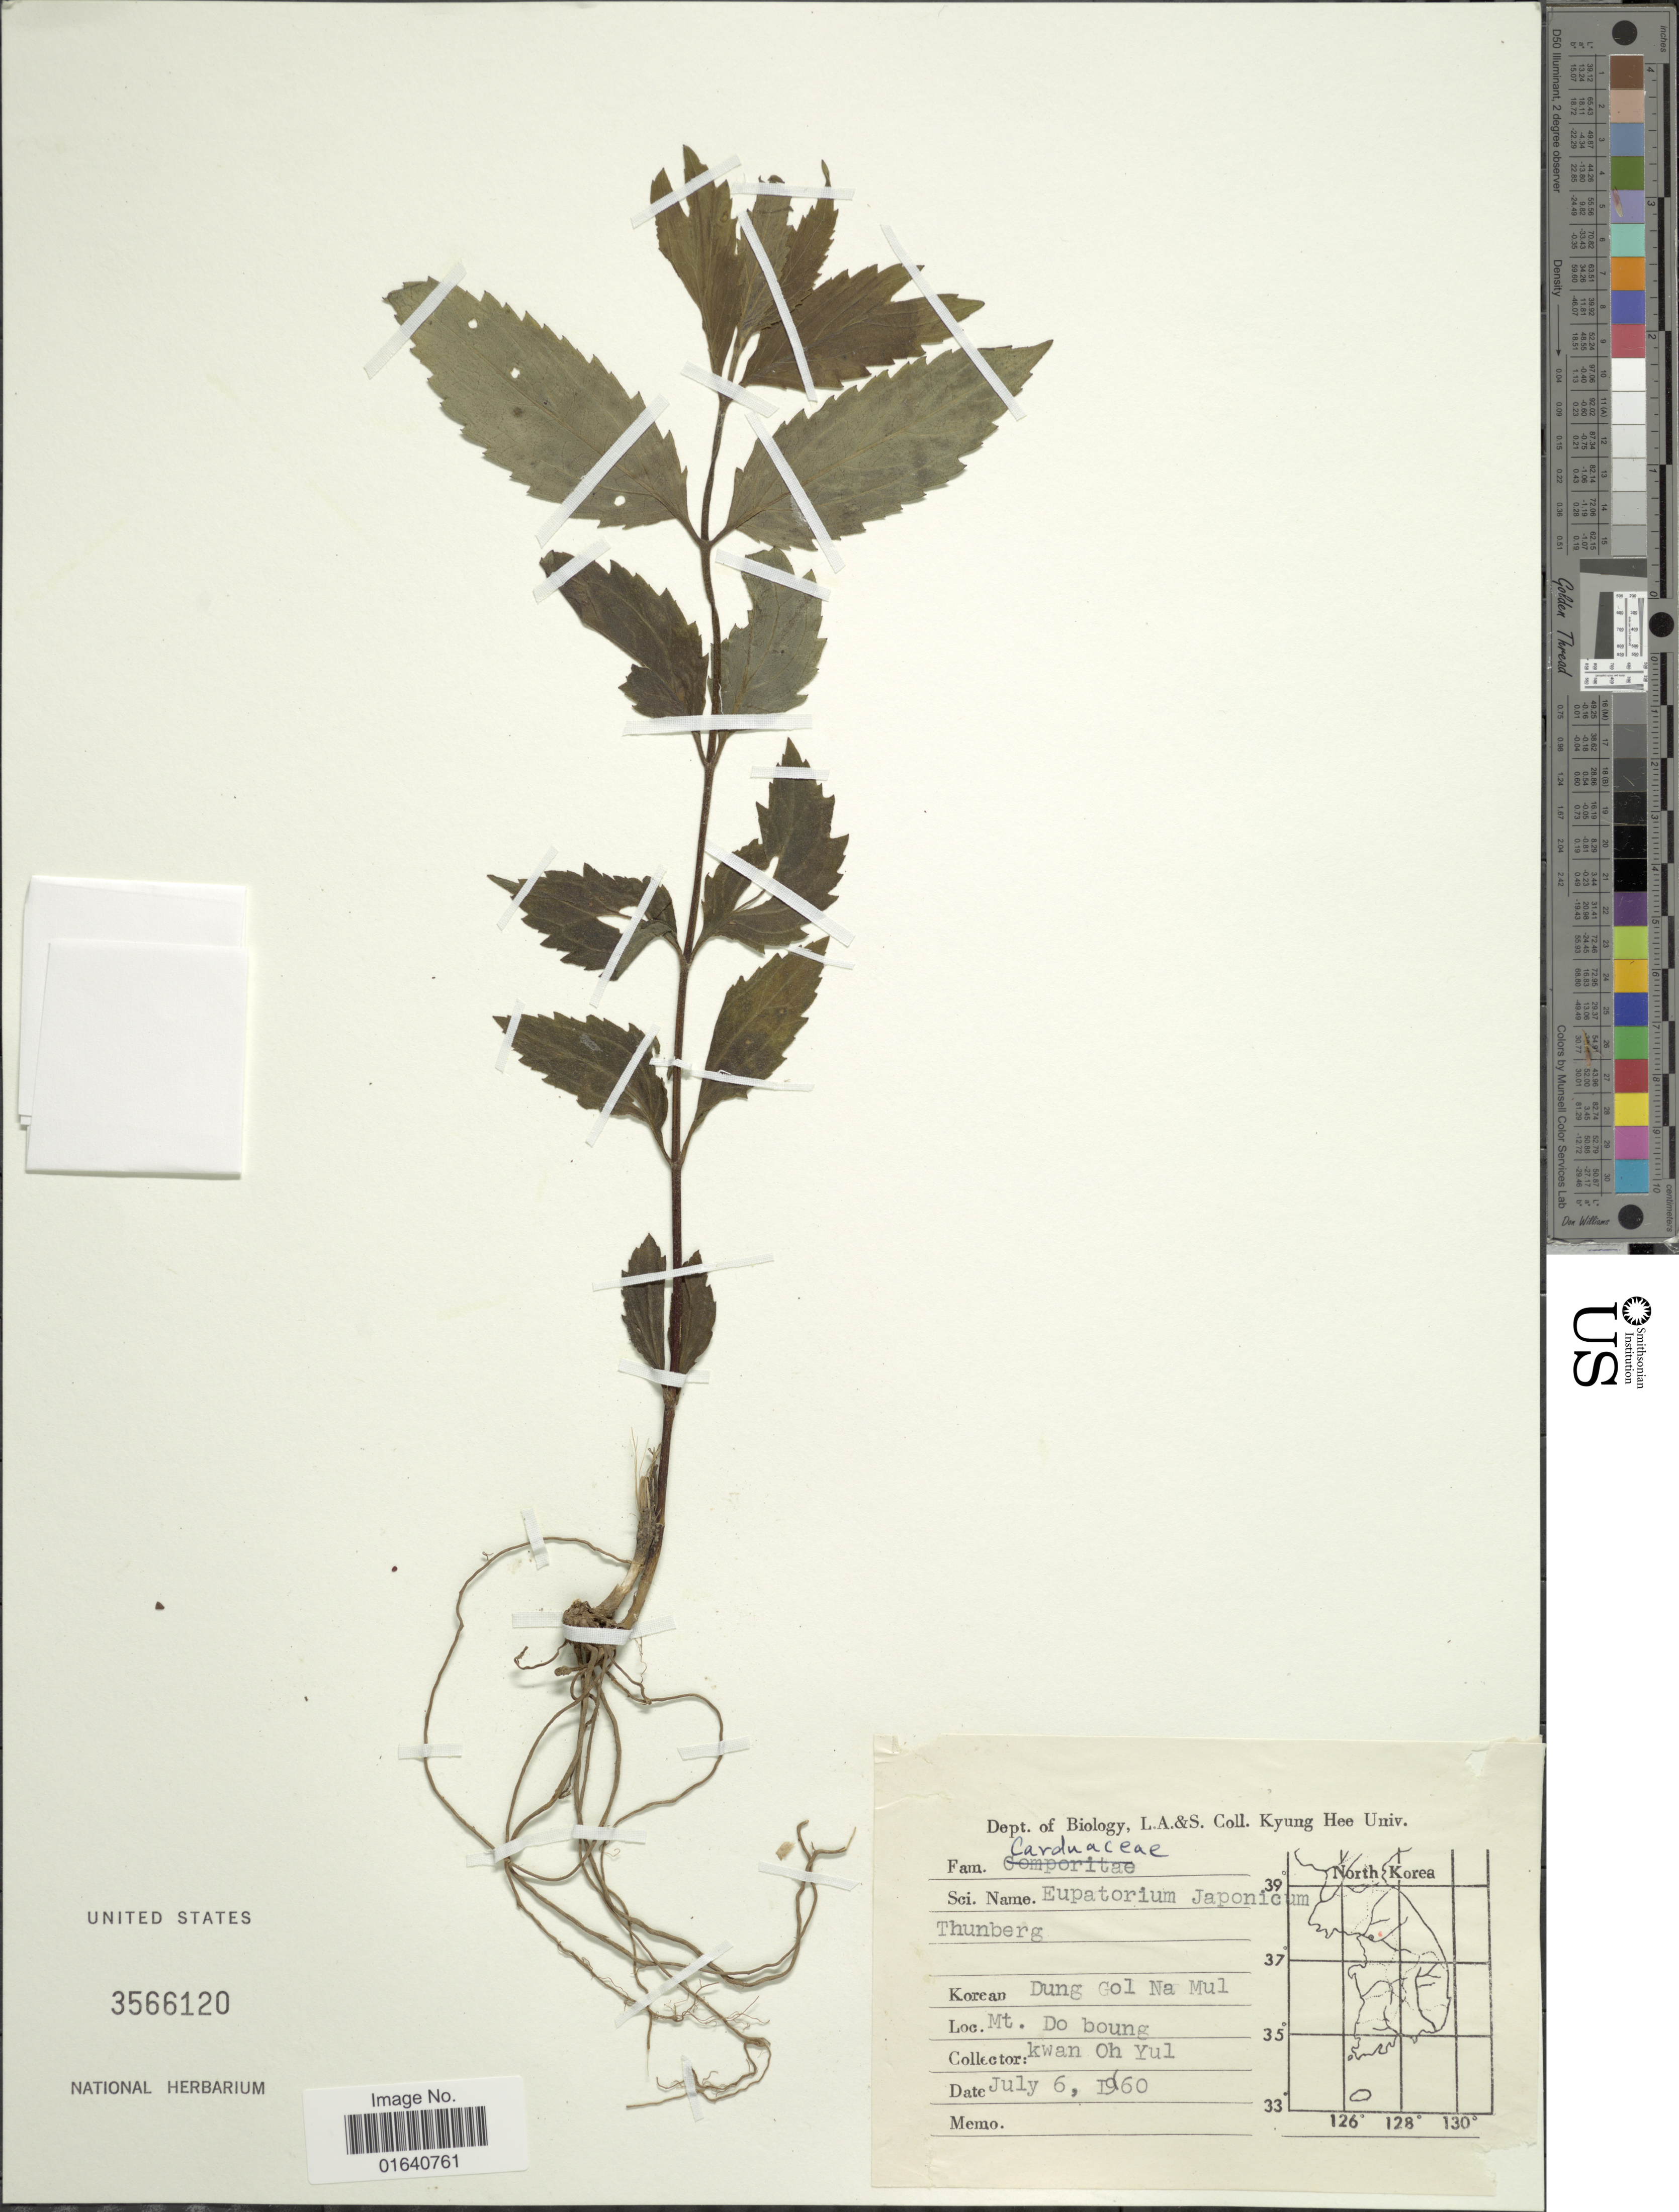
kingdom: Plantae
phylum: Tracheophyta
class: Magnoliopsida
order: Asterales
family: Asteraceae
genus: Eupatorium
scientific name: Eupatorium japonicum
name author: Thunb.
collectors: K. Yul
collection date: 1960-07-06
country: North Korea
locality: Korean Dung Gol Na Mul, Mt. Do boung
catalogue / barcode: US 3566120